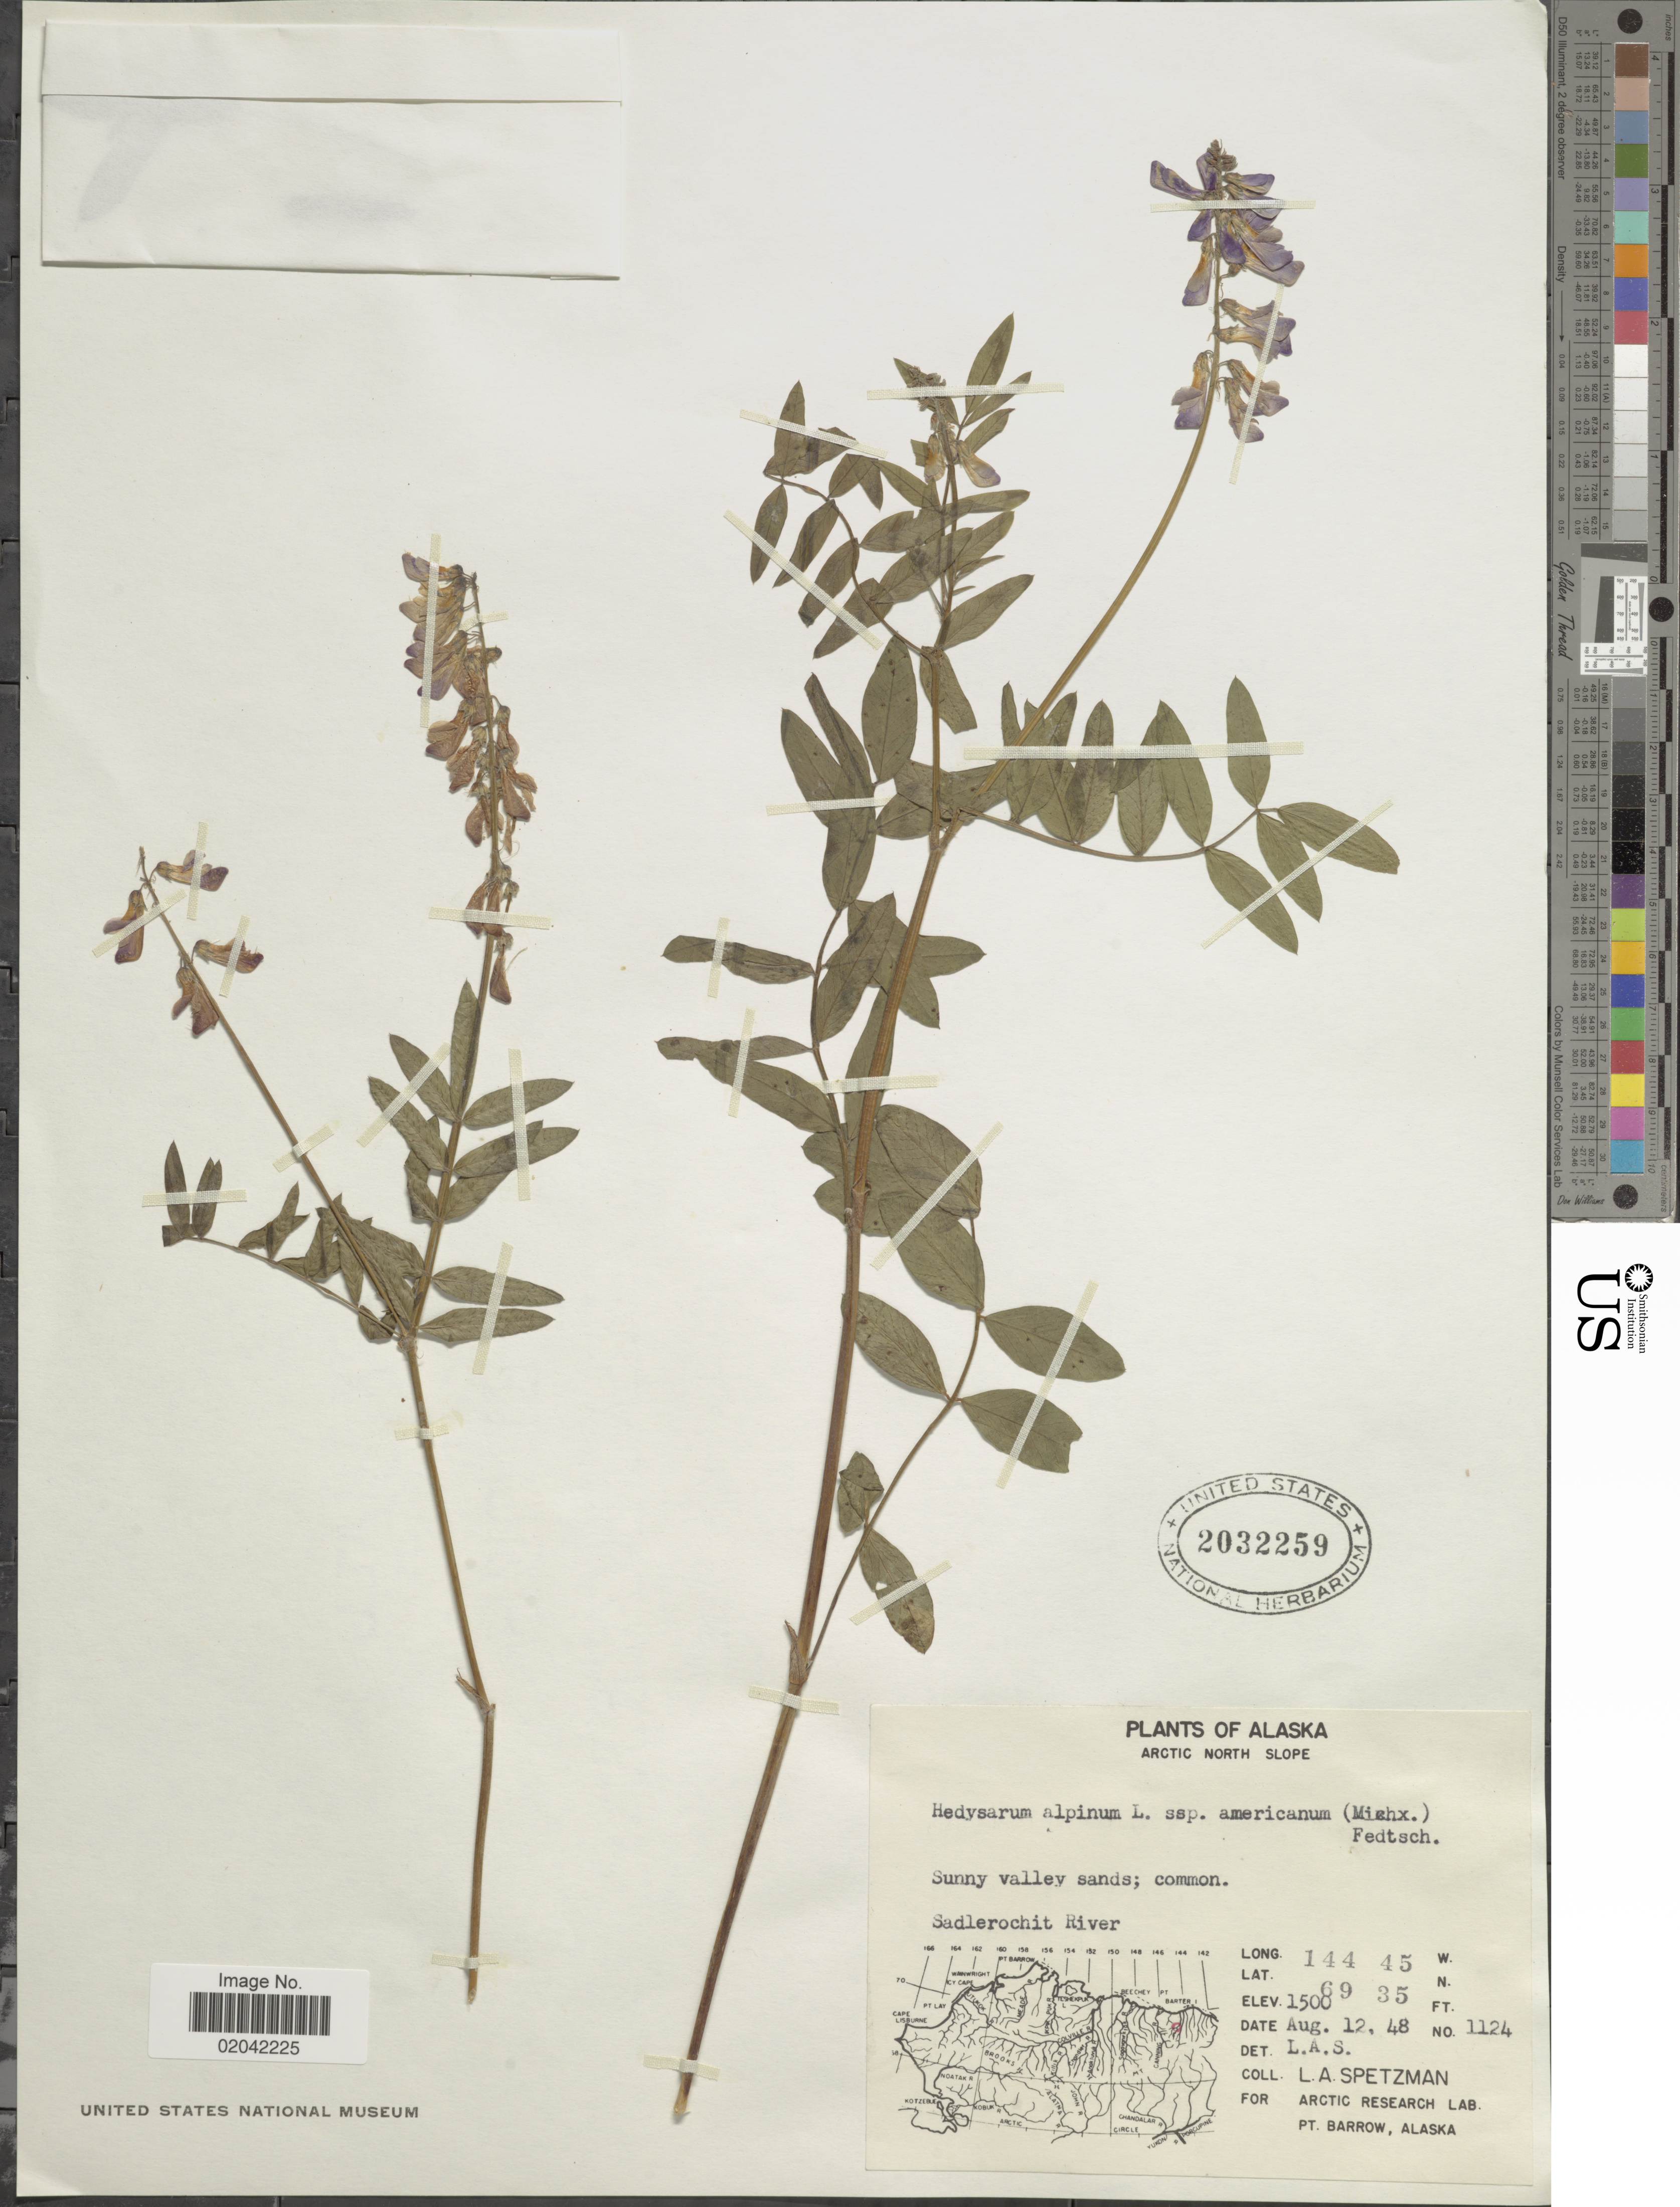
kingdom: Plantae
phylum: Tracheophyta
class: Magnoliopsida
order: Fabales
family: Fabaceae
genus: Hedysarum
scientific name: Hedysarum alpinum var. americanum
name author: Michx. ex Pursh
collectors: L. Spetzman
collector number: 1124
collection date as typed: Transcribed d/m/y: 12/8/48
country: United States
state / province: Alaska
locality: Arctic North Slope. Sunny valley sands. Sadlerochit River.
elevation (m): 457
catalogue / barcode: US 2032259